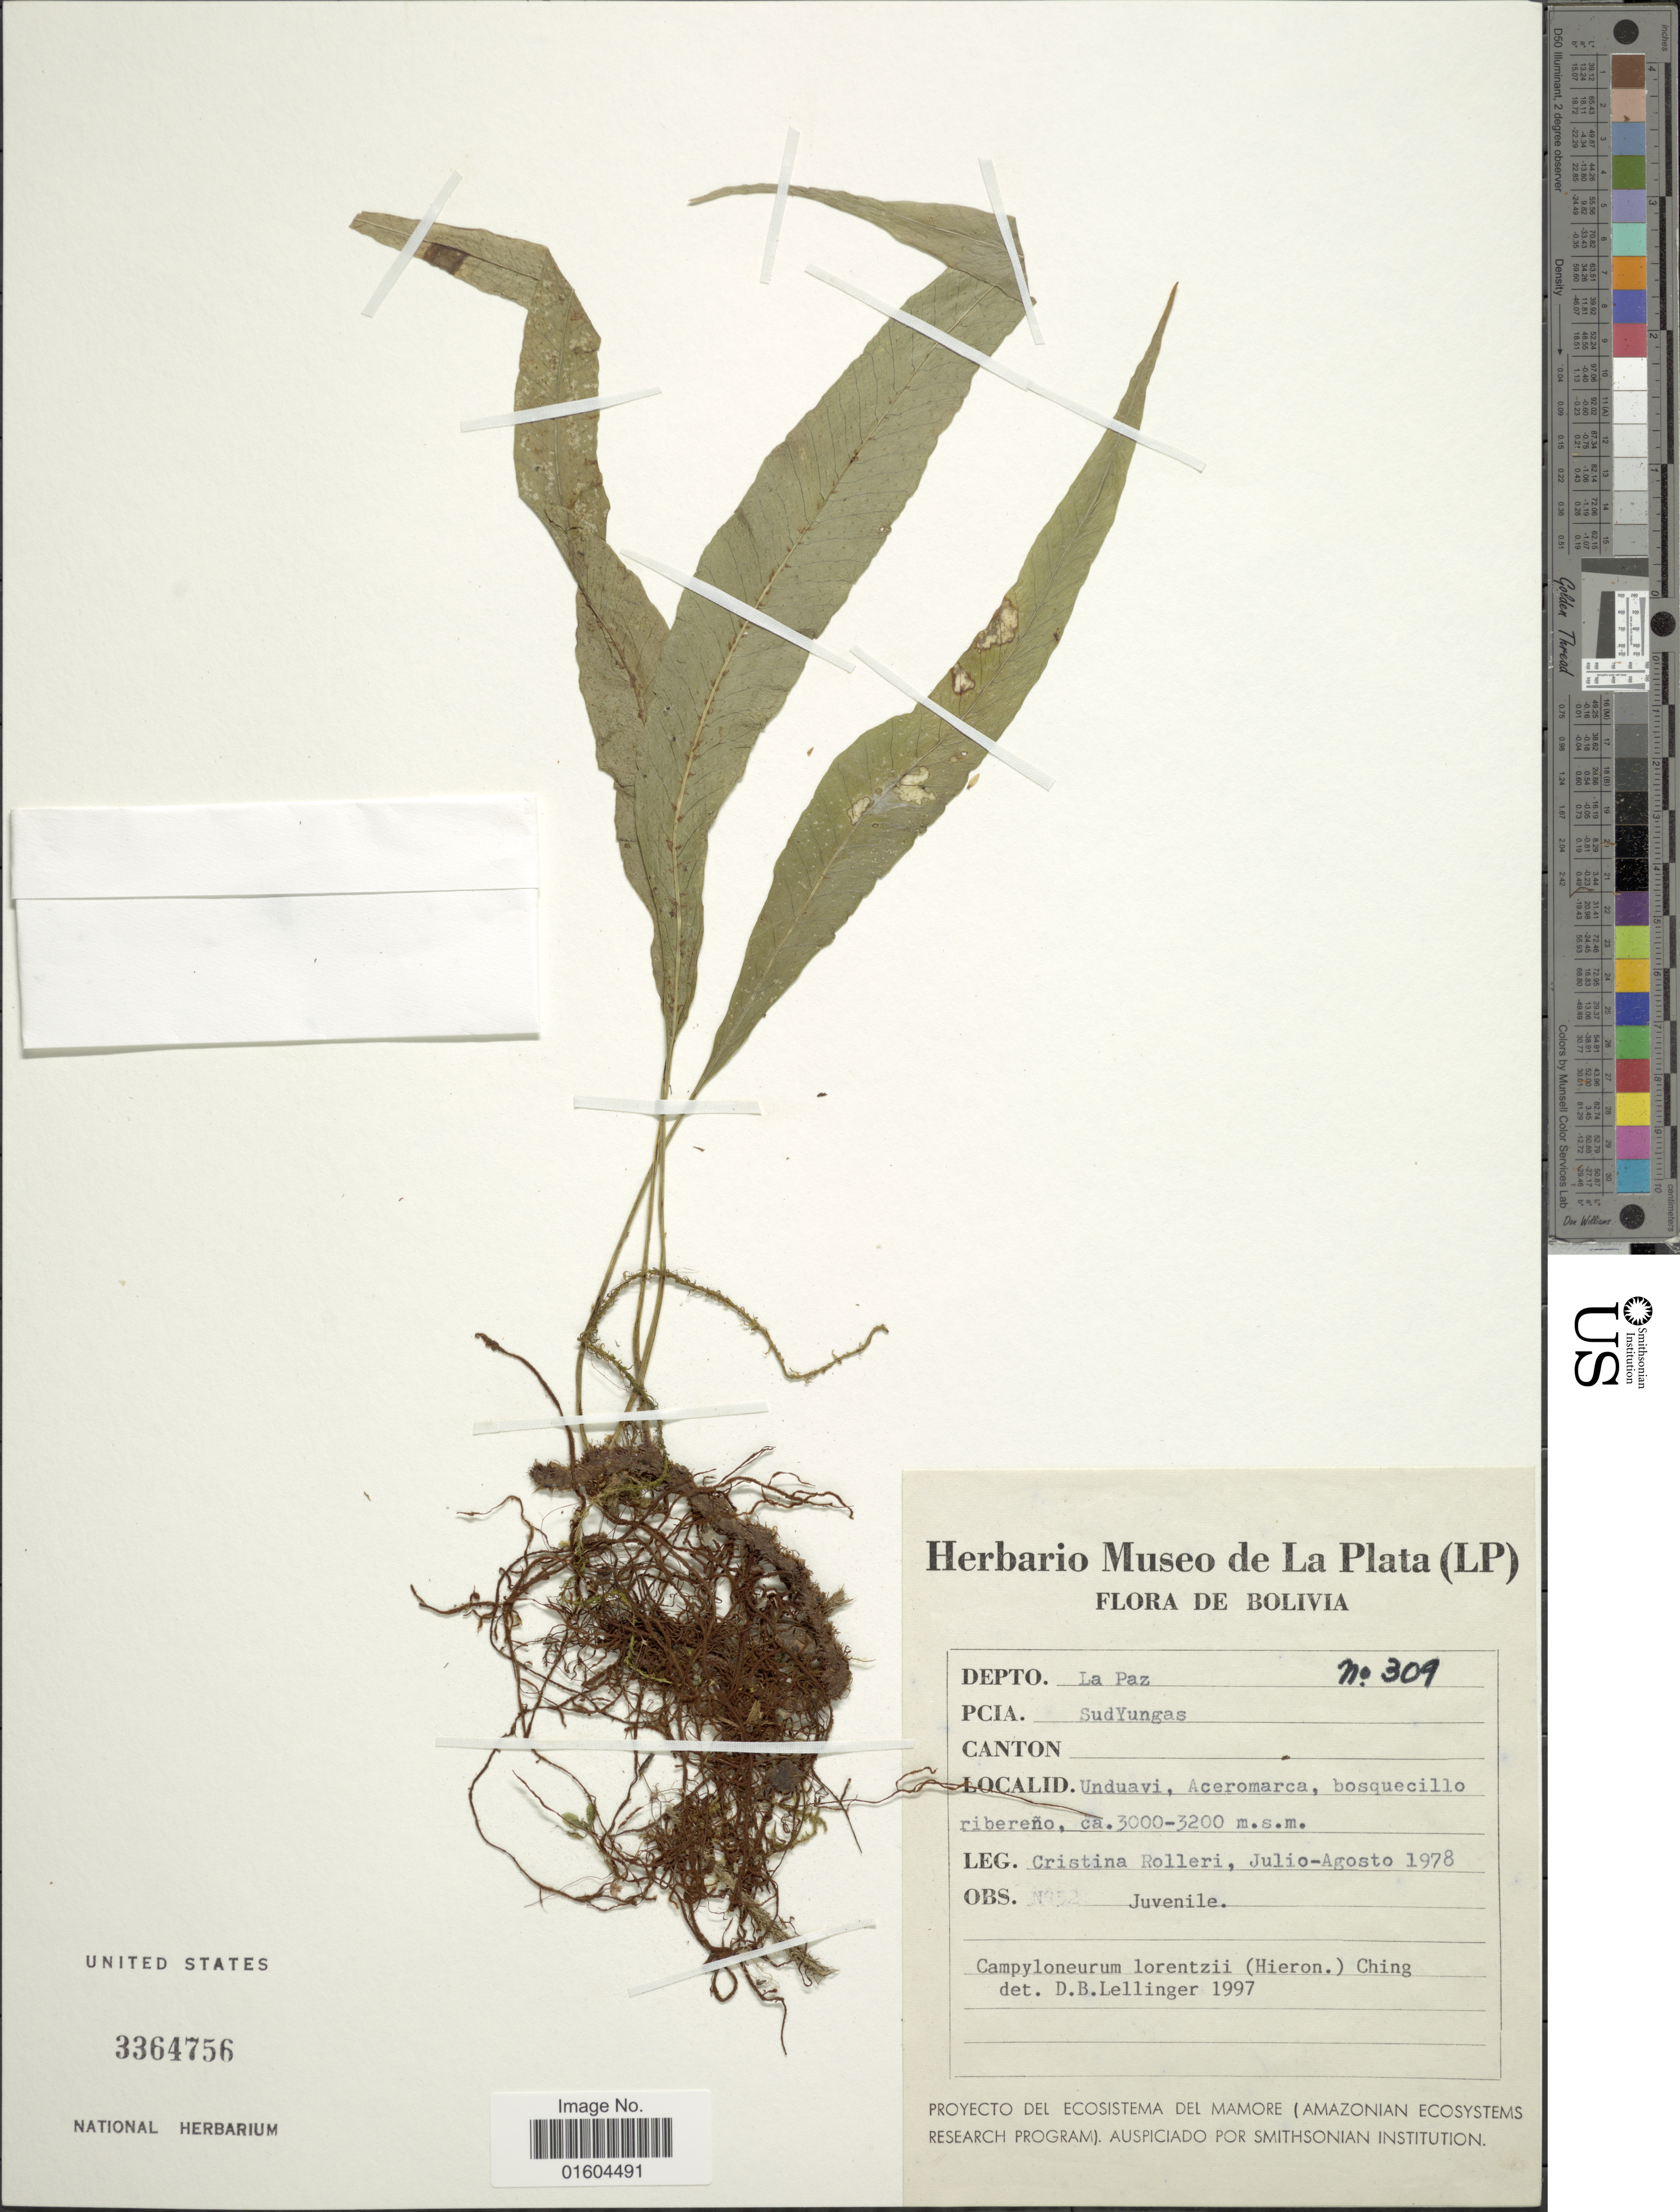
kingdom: Plantae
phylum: Tracheophyta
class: Polypodiopsida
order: Polypodiales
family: Polypodiaceae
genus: Campyloneurum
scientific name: Campyloneurum lorentzii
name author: (Hieron.) Ching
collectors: C. Rolleri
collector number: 309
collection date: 1978-07/1978-08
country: Bolivia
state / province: La Paz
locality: Bolivia, Depto. La Paz, PCIA. SudYungas,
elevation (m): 3000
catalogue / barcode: US 3364756